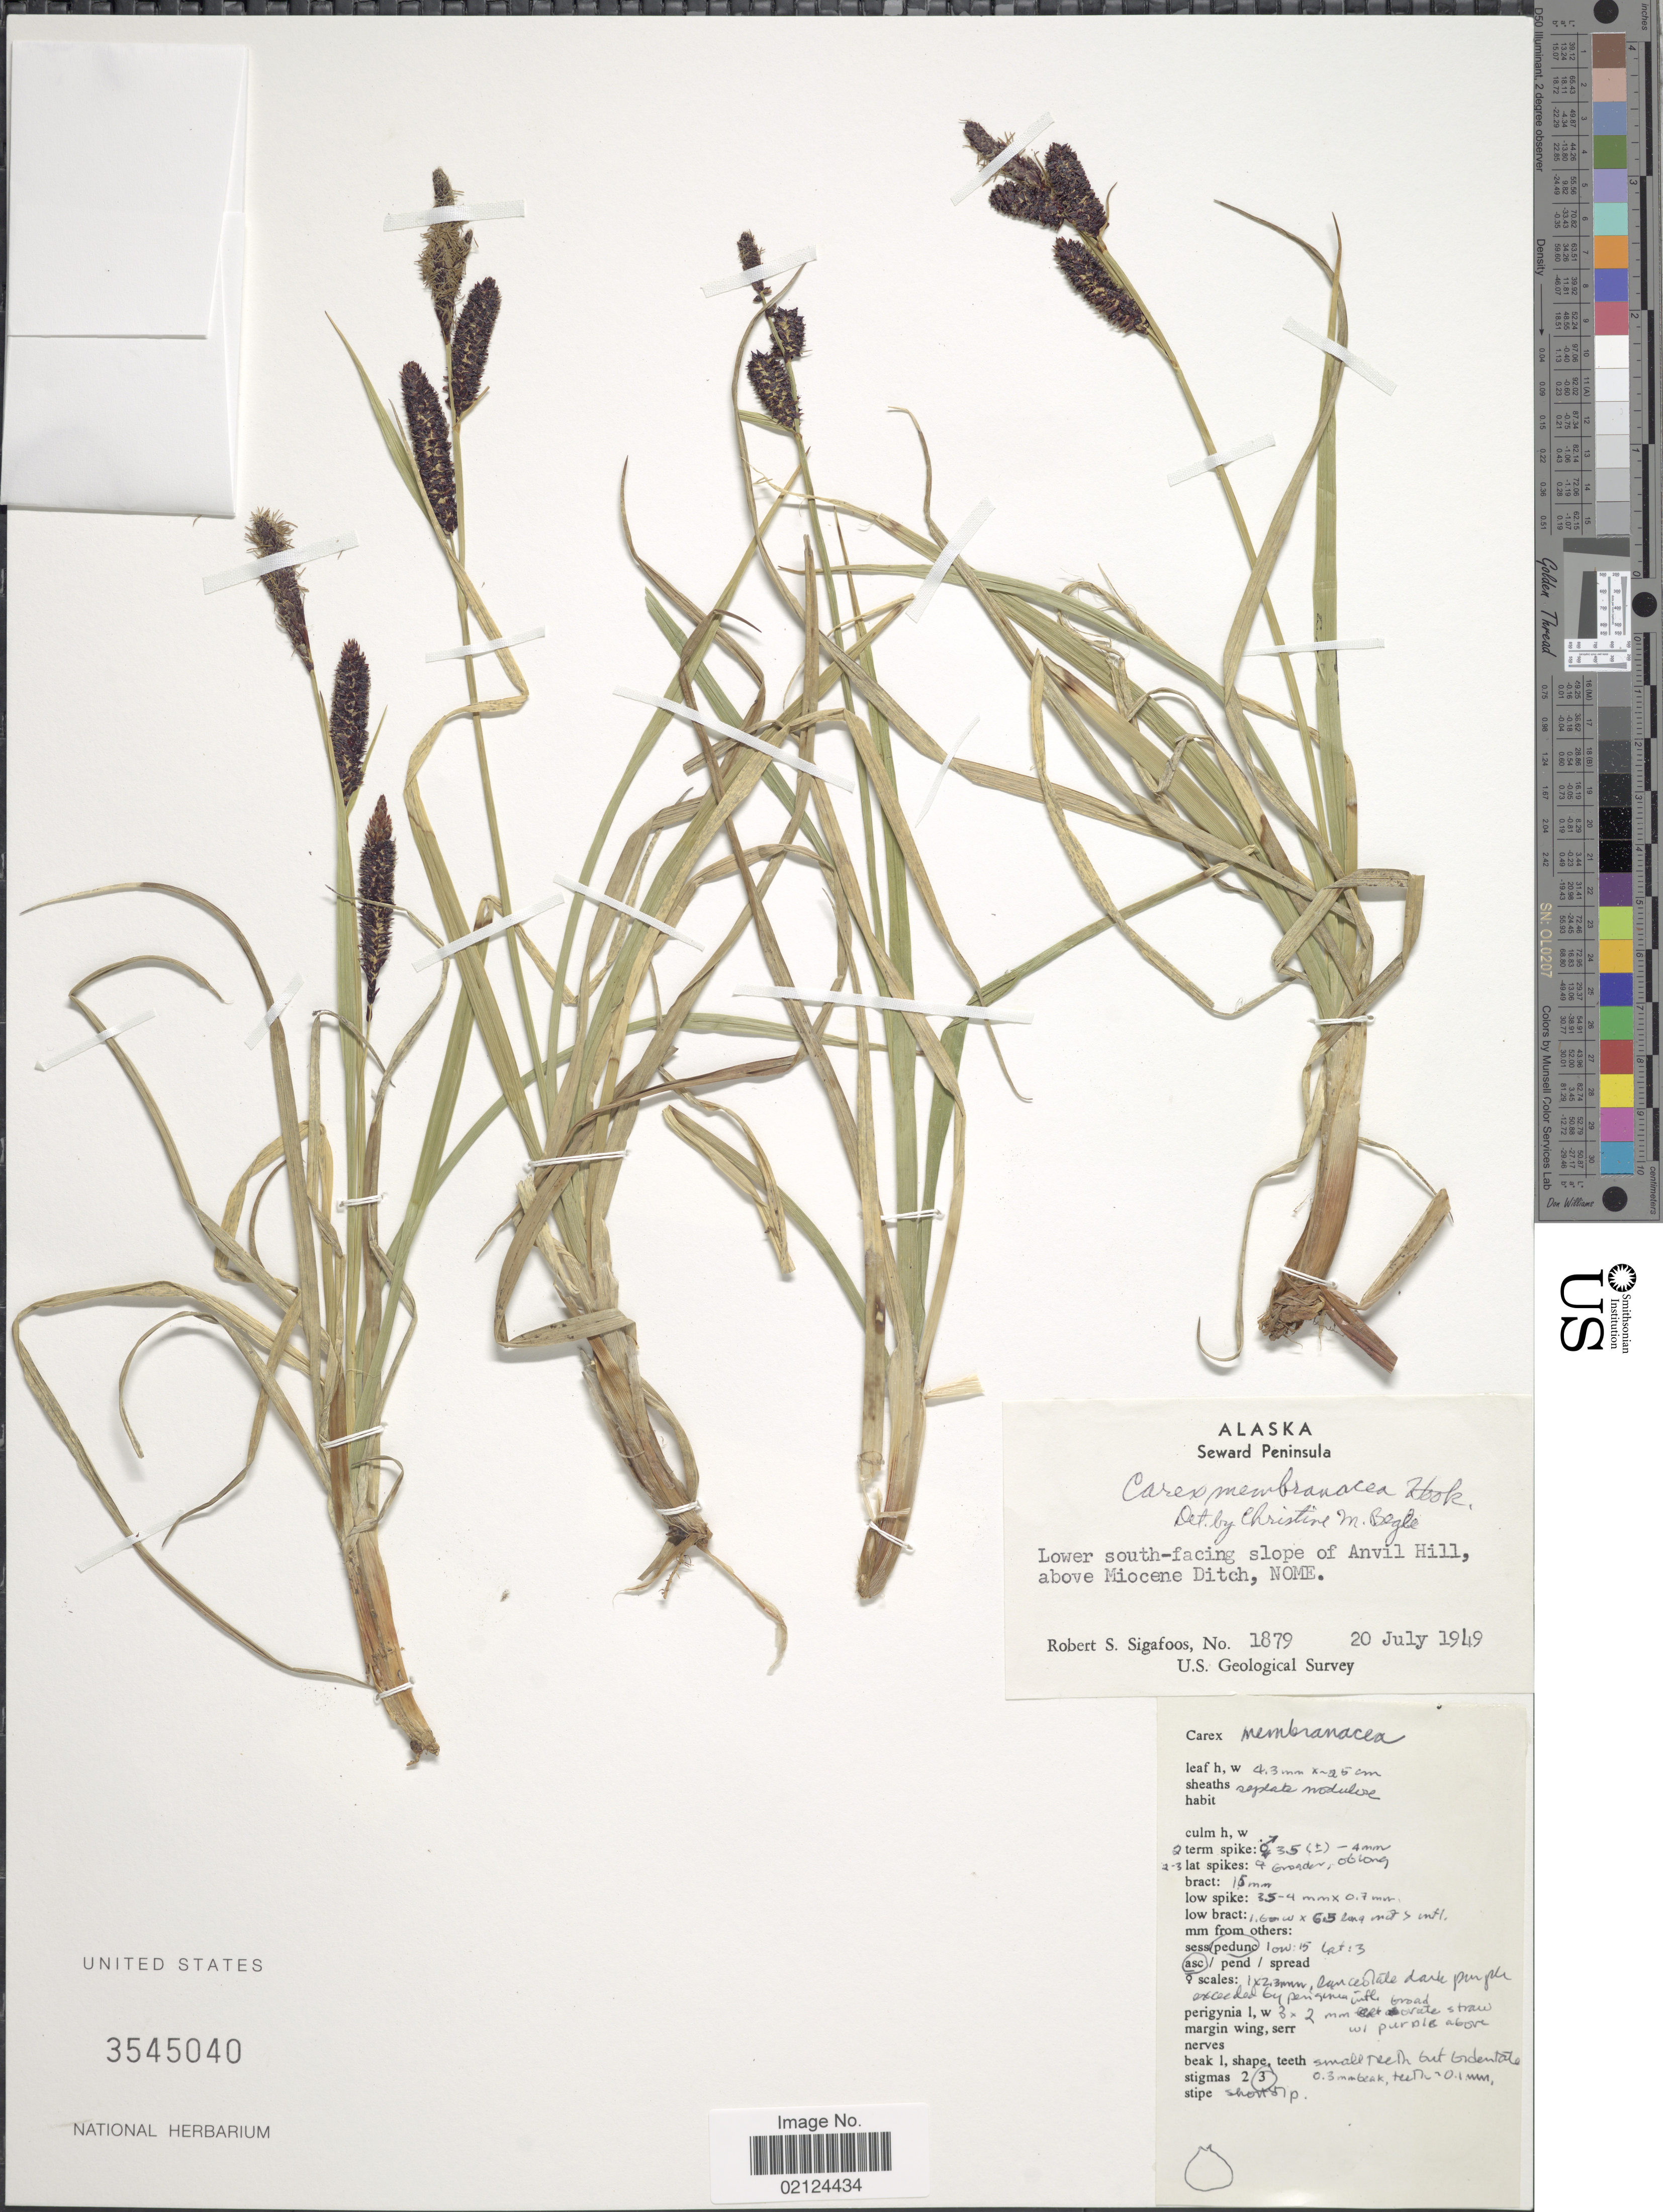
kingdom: Plantae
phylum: Tracheophyta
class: Liliopsida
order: Poales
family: Cyperaceae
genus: Carex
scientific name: Carex membranacea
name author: Hook.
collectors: R. Sigafoos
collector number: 1879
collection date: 1949-07-20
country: United States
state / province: Alaska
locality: Seward Peninsula, south-facing slope of Anvil Hill, above Miocene Ditch, Nome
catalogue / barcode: US 3545040